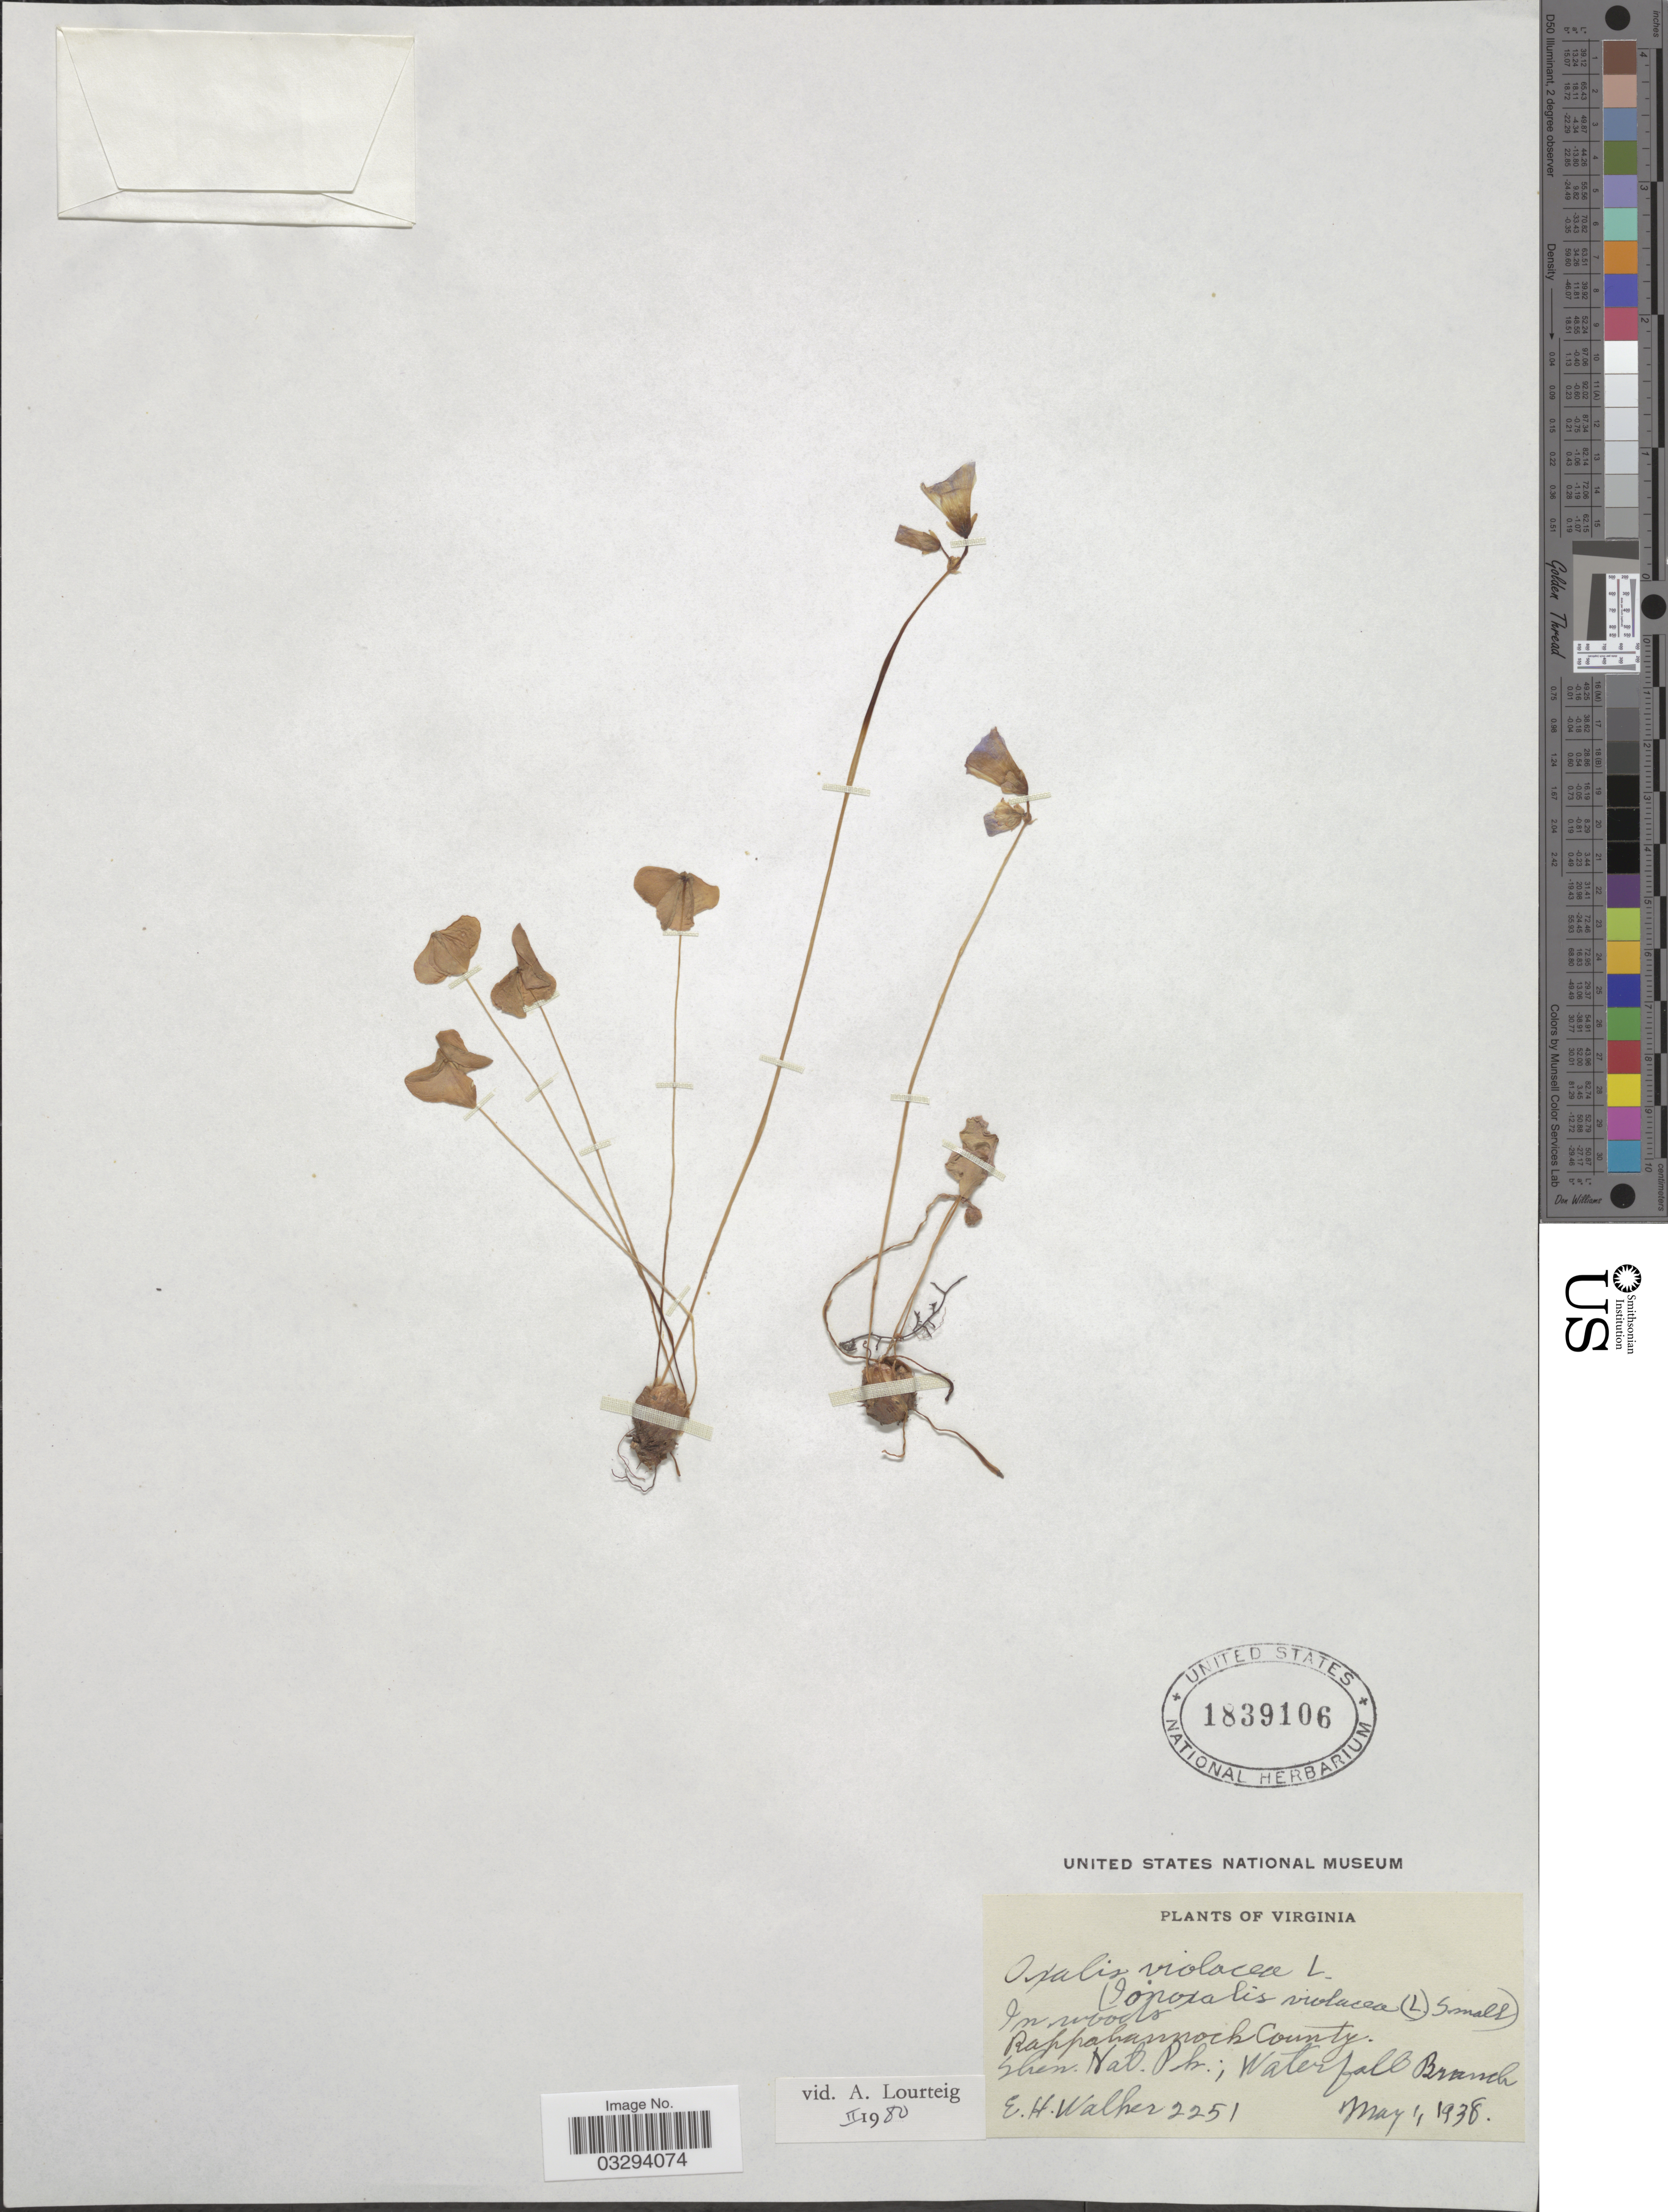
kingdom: Plantae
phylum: Tracheophyta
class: Magnoliopsida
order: Oxalidales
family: Oxalidaceae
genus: Oxalis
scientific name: Oxalis violacea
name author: L.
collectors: E. H. Walker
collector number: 2251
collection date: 1938-05-01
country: United States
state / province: Virginia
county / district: Rappahannock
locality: Shen. Nat. Pk.; Waterfall Branch.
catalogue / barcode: US 1839106